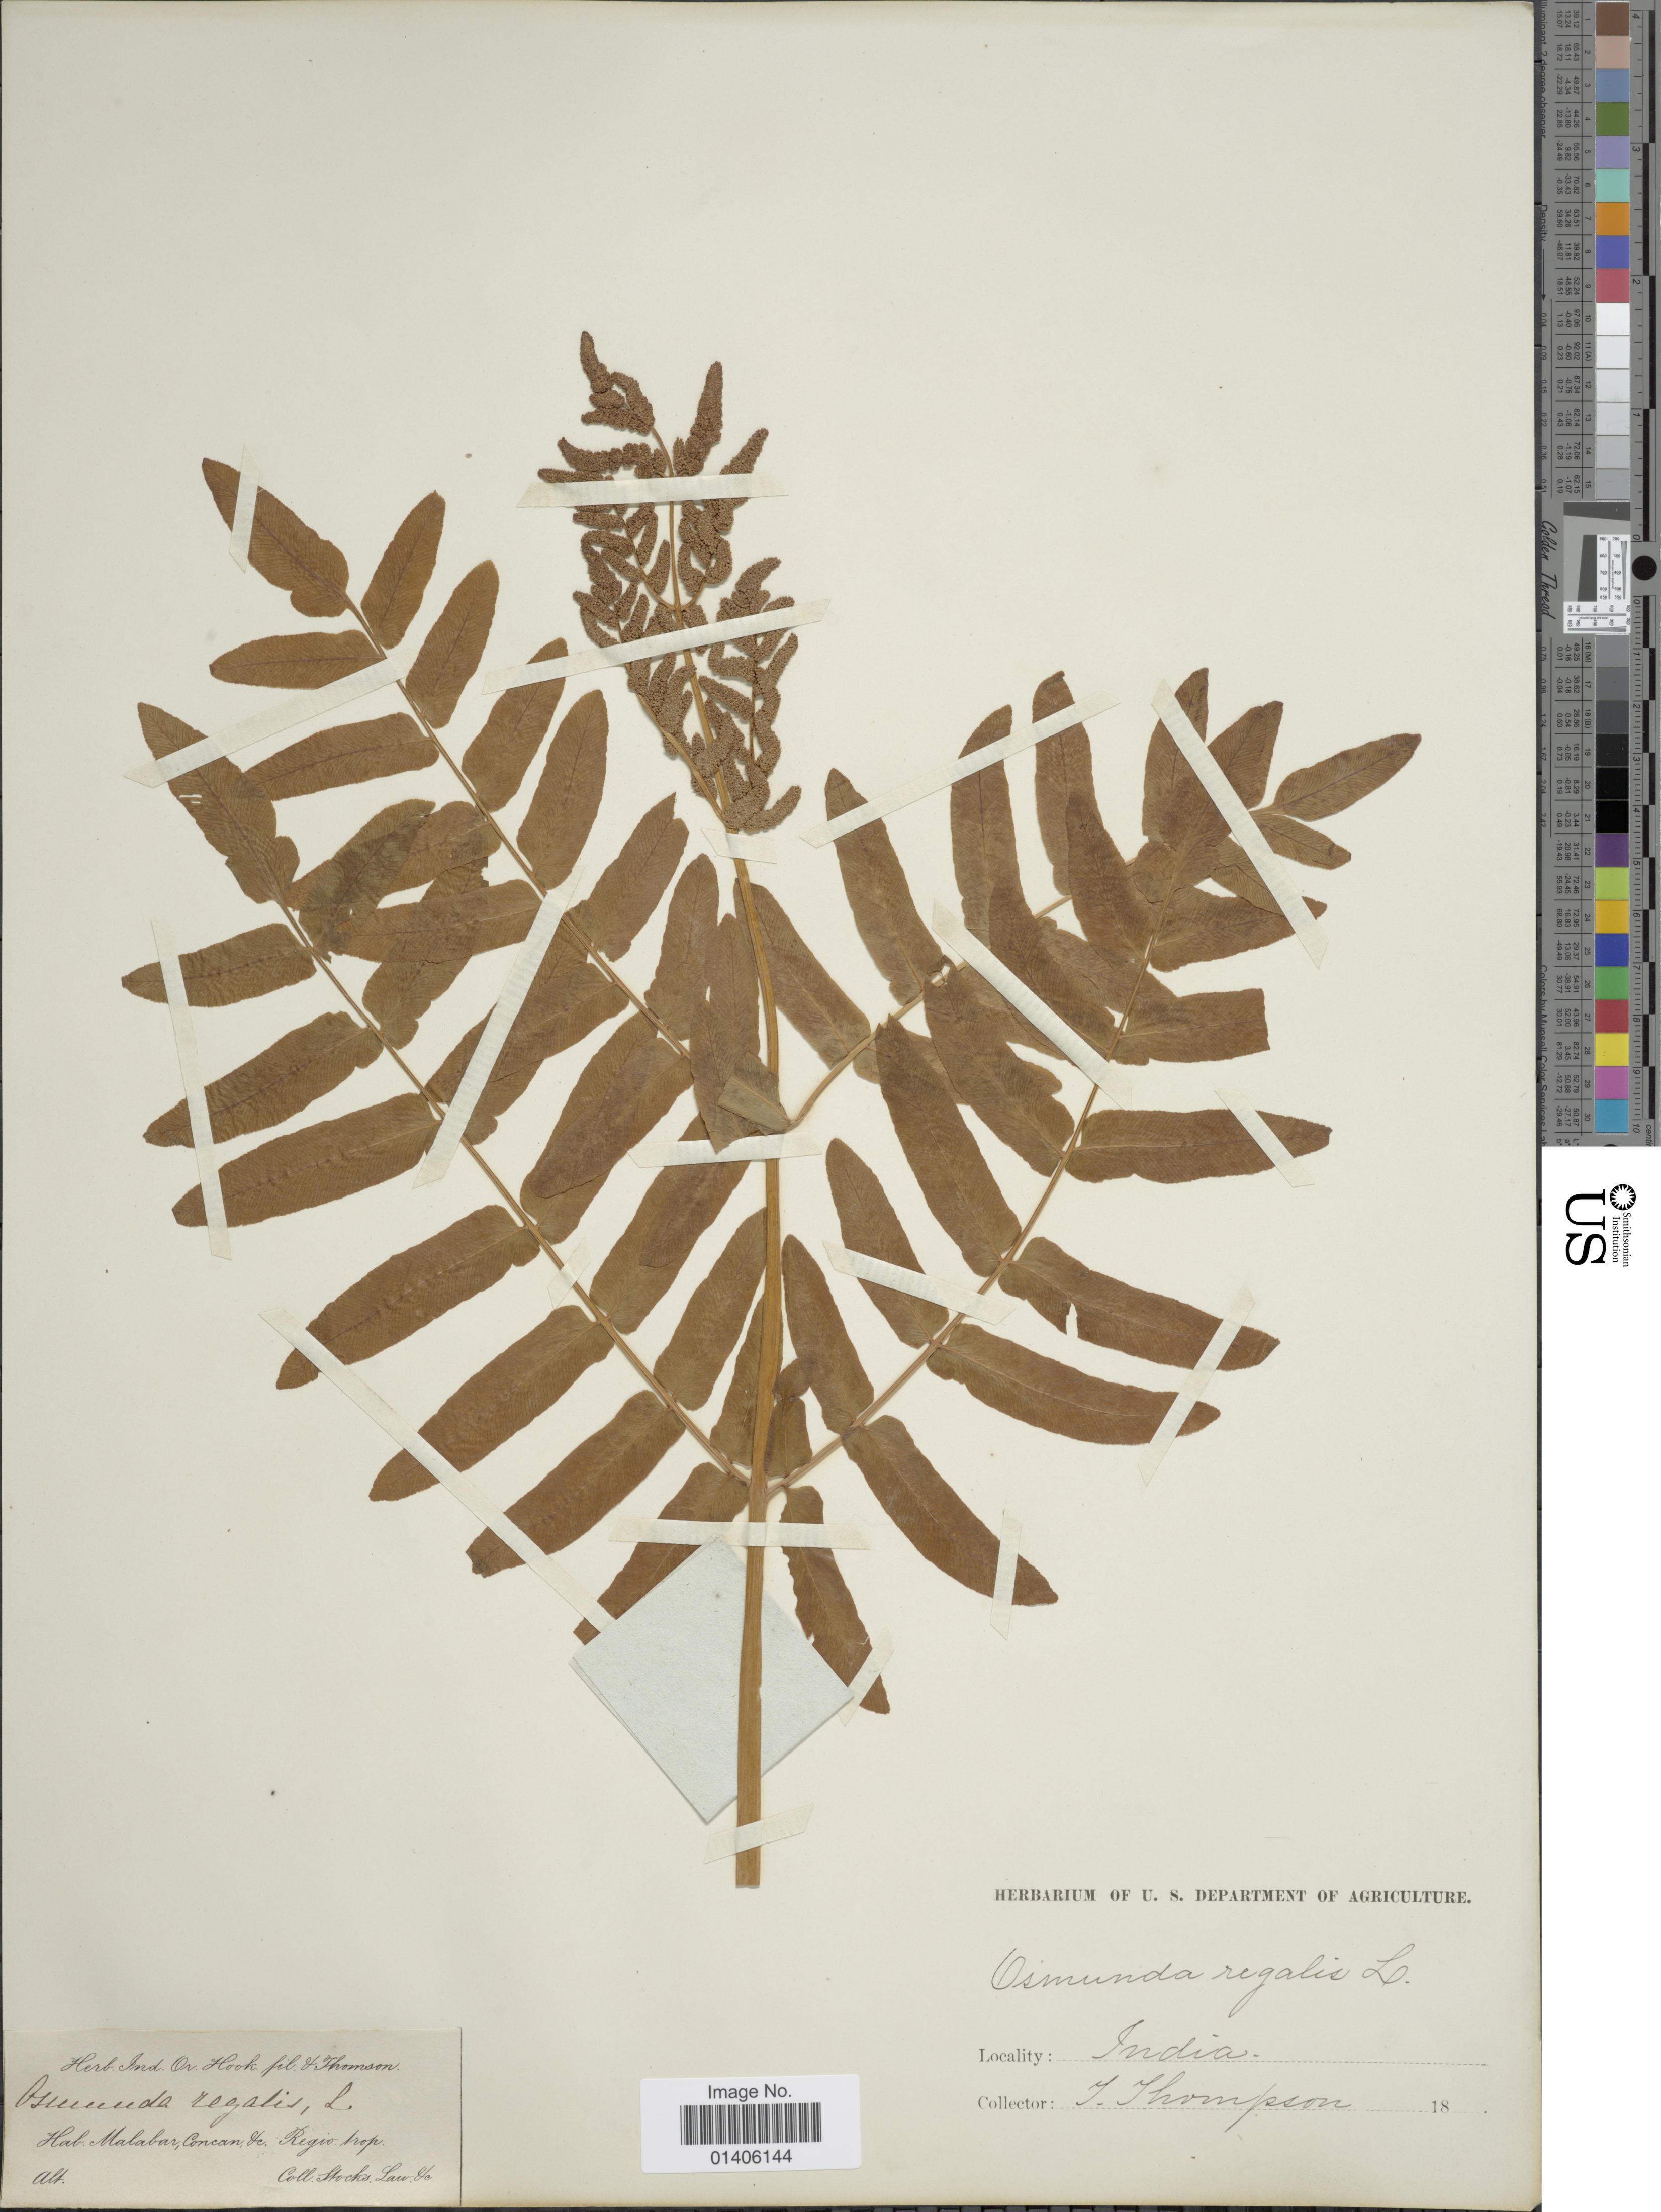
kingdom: Plantae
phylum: Tracheophyta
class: Polypodiopsida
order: Osmundales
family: Osmundaceae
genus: Osmunda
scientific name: Osmunda regalis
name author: L.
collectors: J. Thompson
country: India